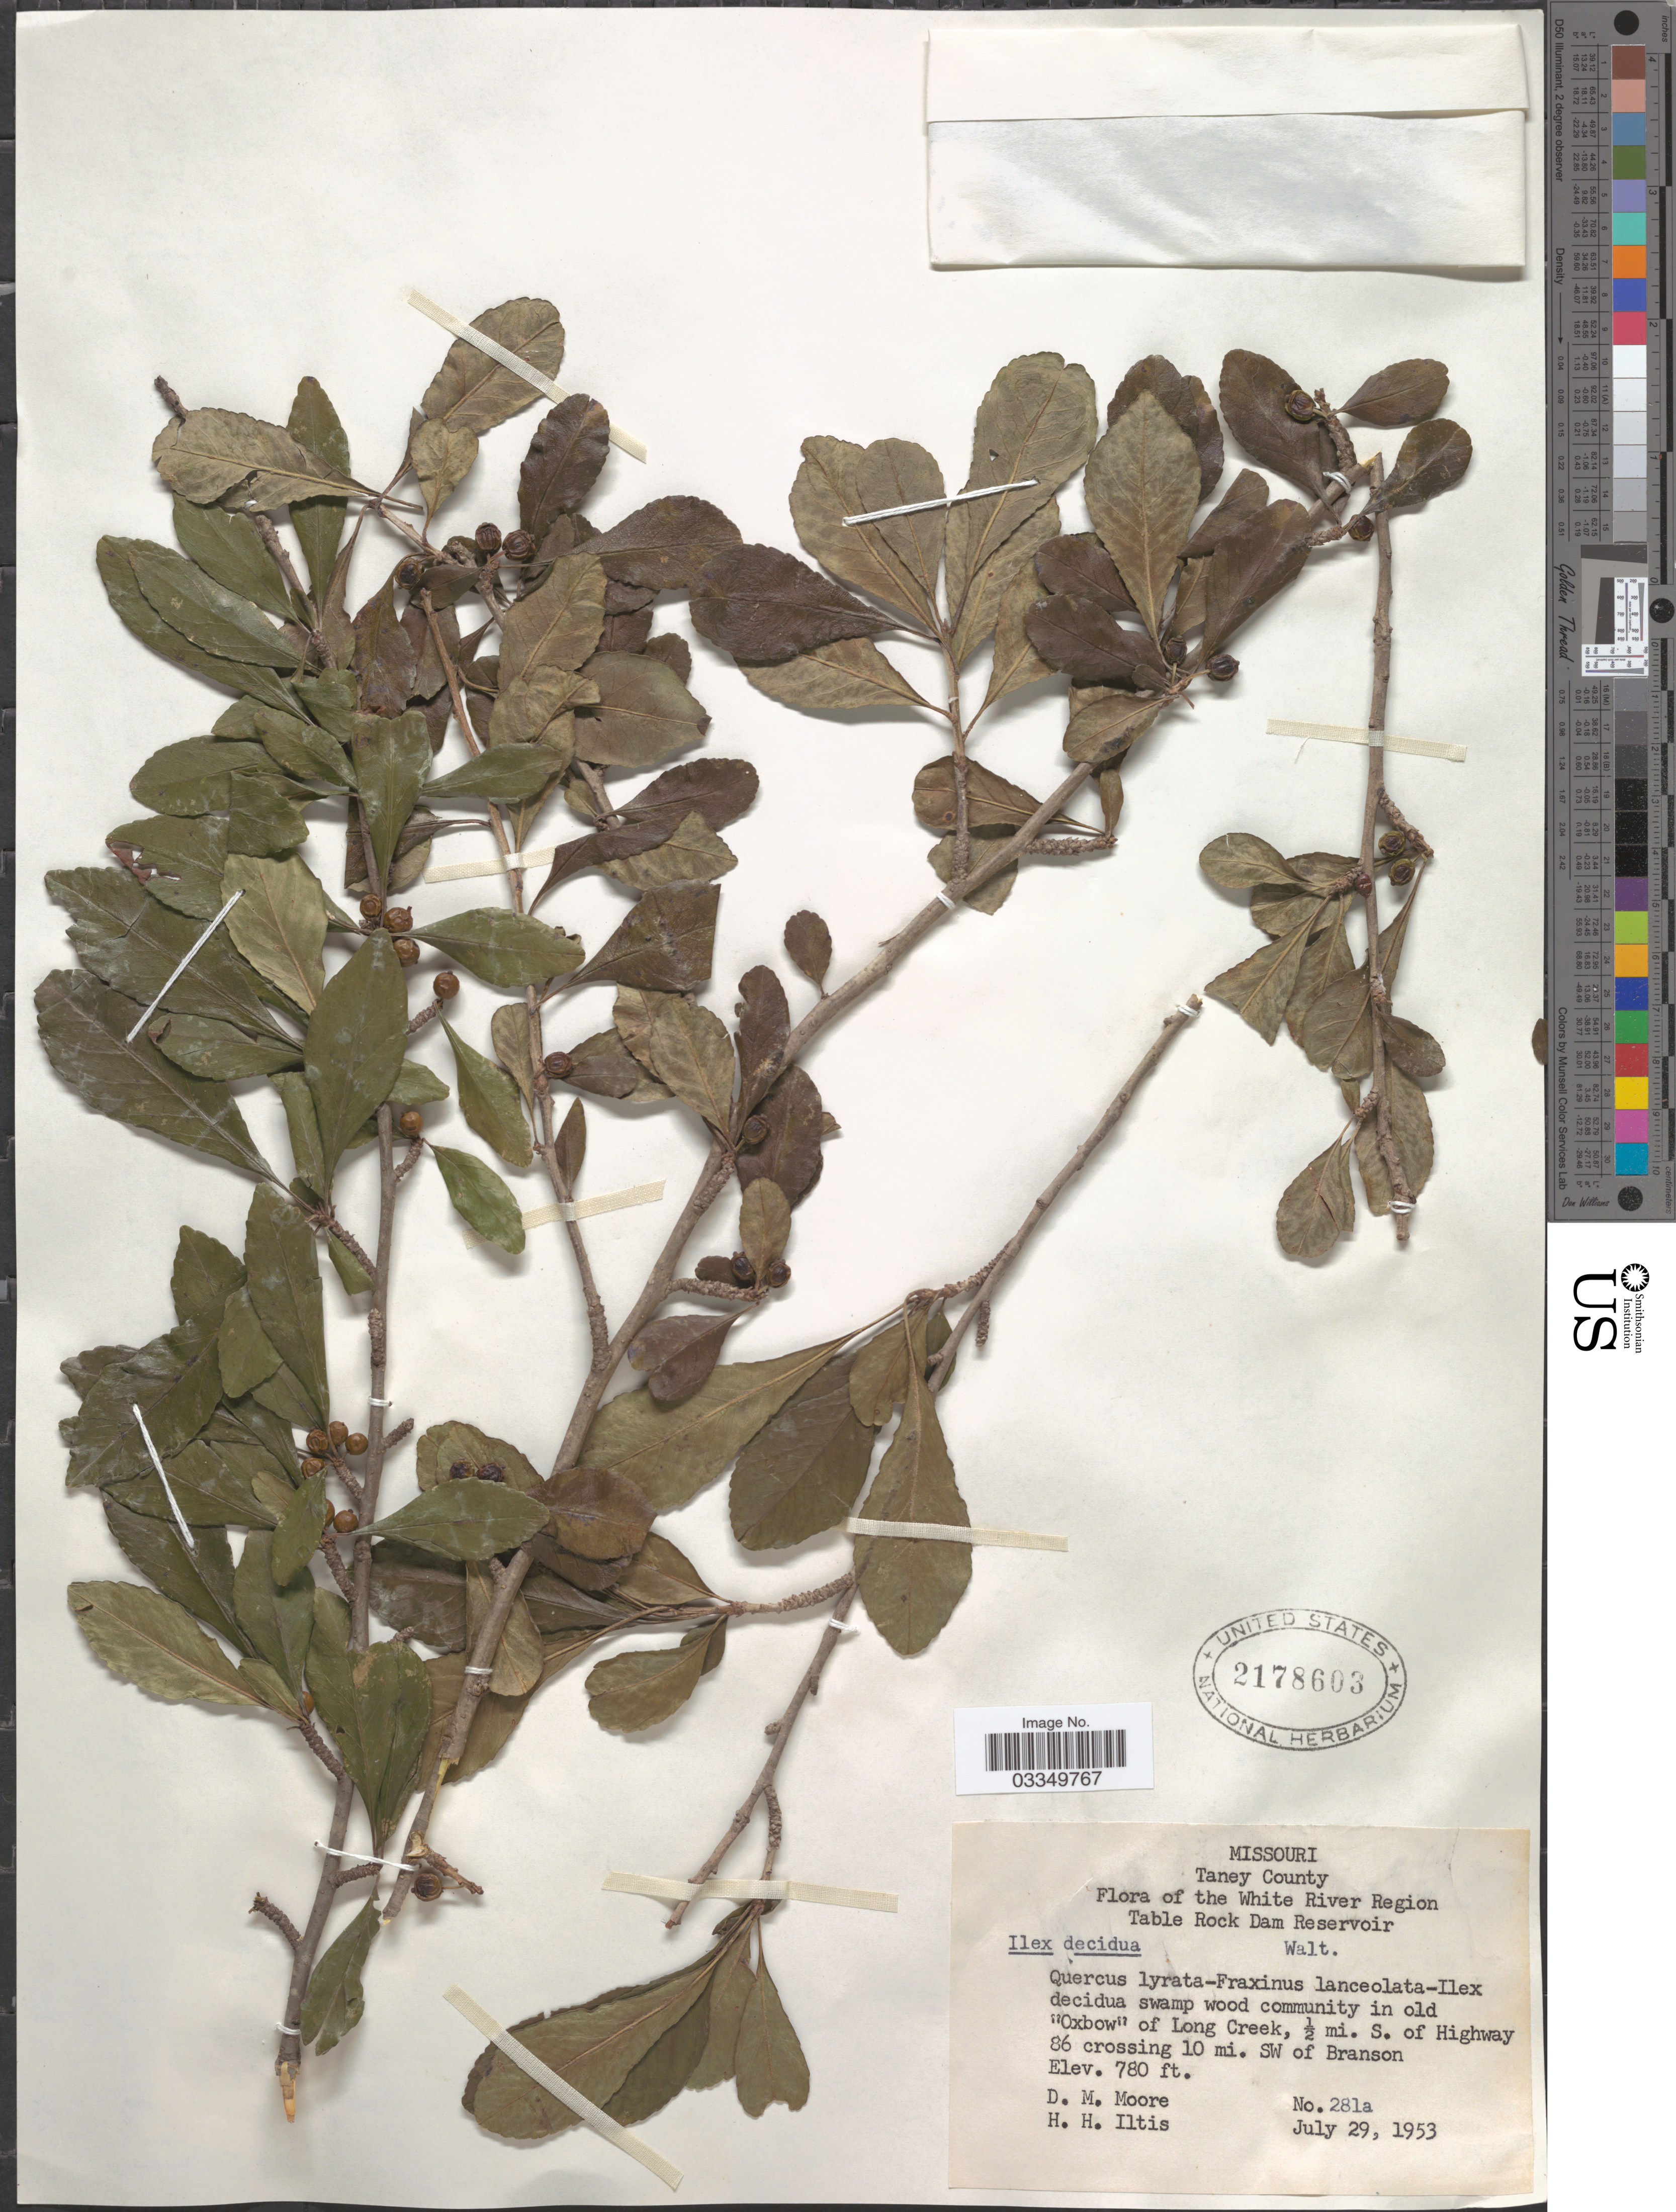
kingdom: Plantae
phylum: Tracheophyta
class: Magnoliopsida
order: Aquifoliales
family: Aquifoliaceae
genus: Ilex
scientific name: Ilex decidua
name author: Walter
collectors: D. Moore & H. H. Iltis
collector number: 281a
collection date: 1953-07-29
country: United States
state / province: Missouri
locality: Taney County. The White River Region. Table Rock Dam Reservoir. In old "Oxbow" of Long Creek, ½ mi. S. of Highway 86 crossing 10 mi. SW of Branson.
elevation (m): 238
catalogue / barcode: US 2178603